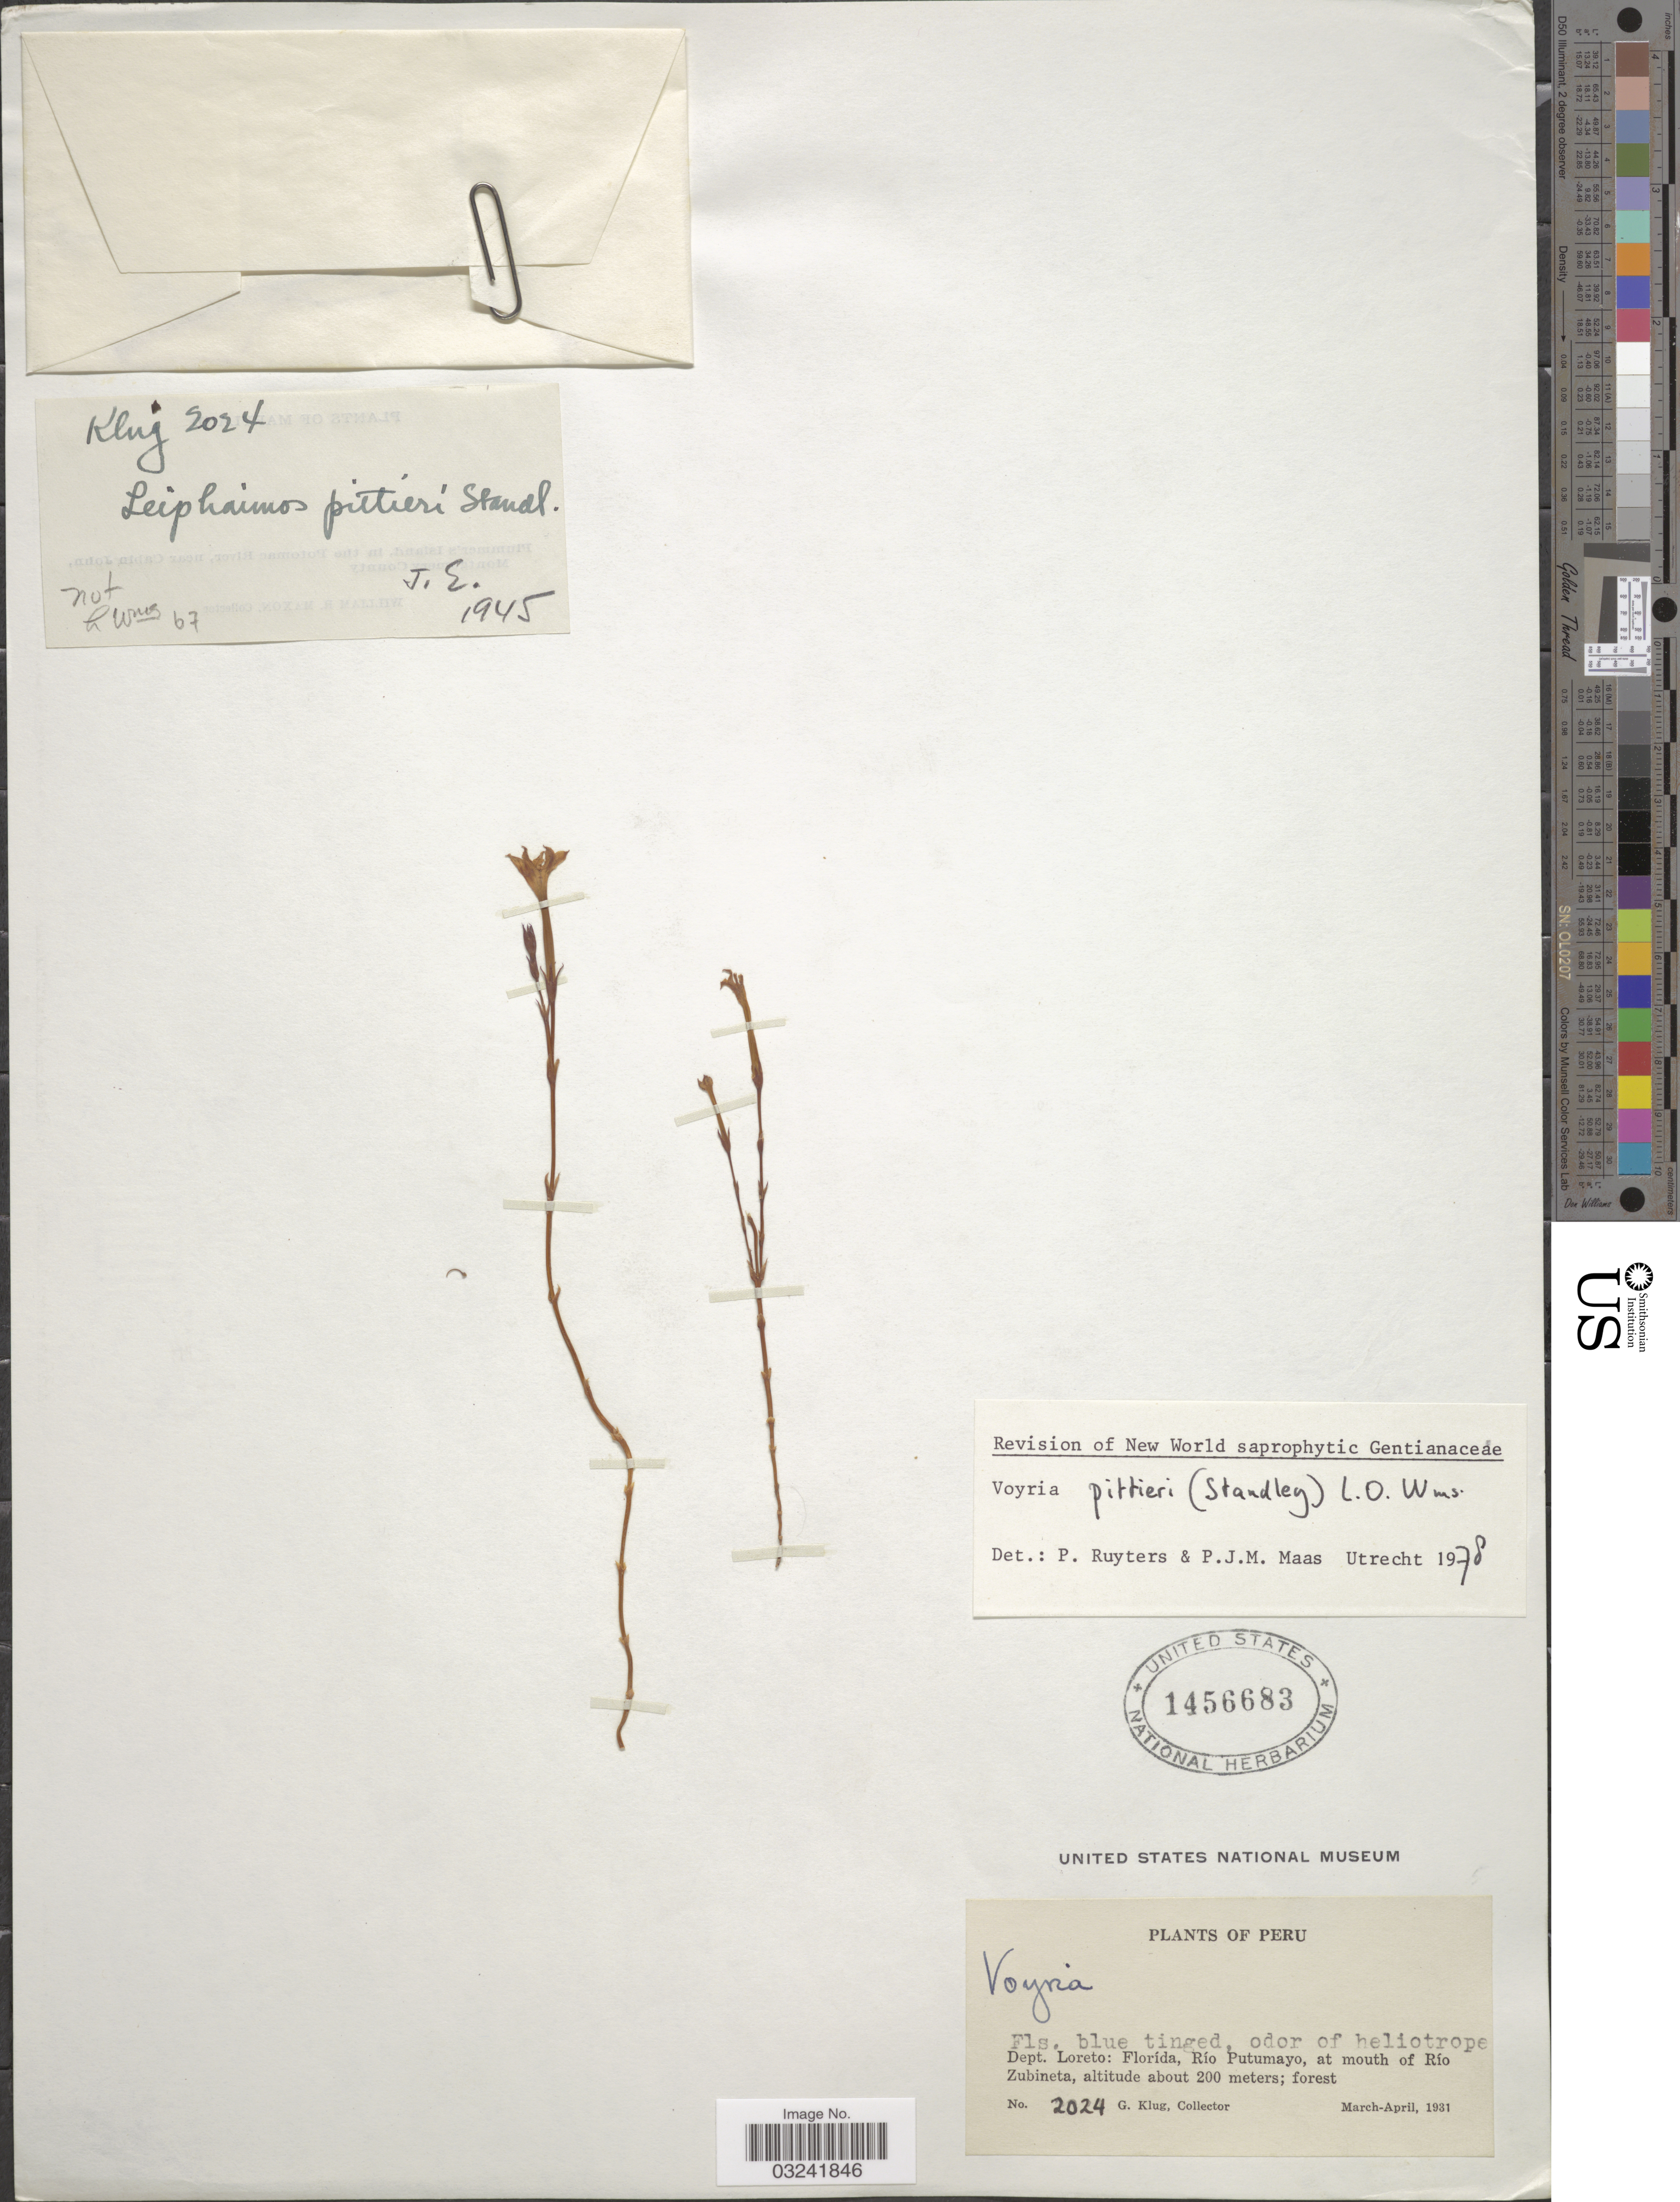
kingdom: Plantae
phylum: Tracheophyta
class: Magnoliopsida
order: Gentianales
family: Gentianaceae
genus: Voyria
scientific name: Voyria pittieri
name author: (Standl.) L.O. Williams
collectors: G. Klug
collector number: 2024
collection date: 1931-03/1931-04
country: Peru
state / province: Loreto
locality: Dept. Loreto: Florída, Río Putumayo, at mouth of Río Zubineta.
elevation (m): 200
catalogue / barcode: US 1456683